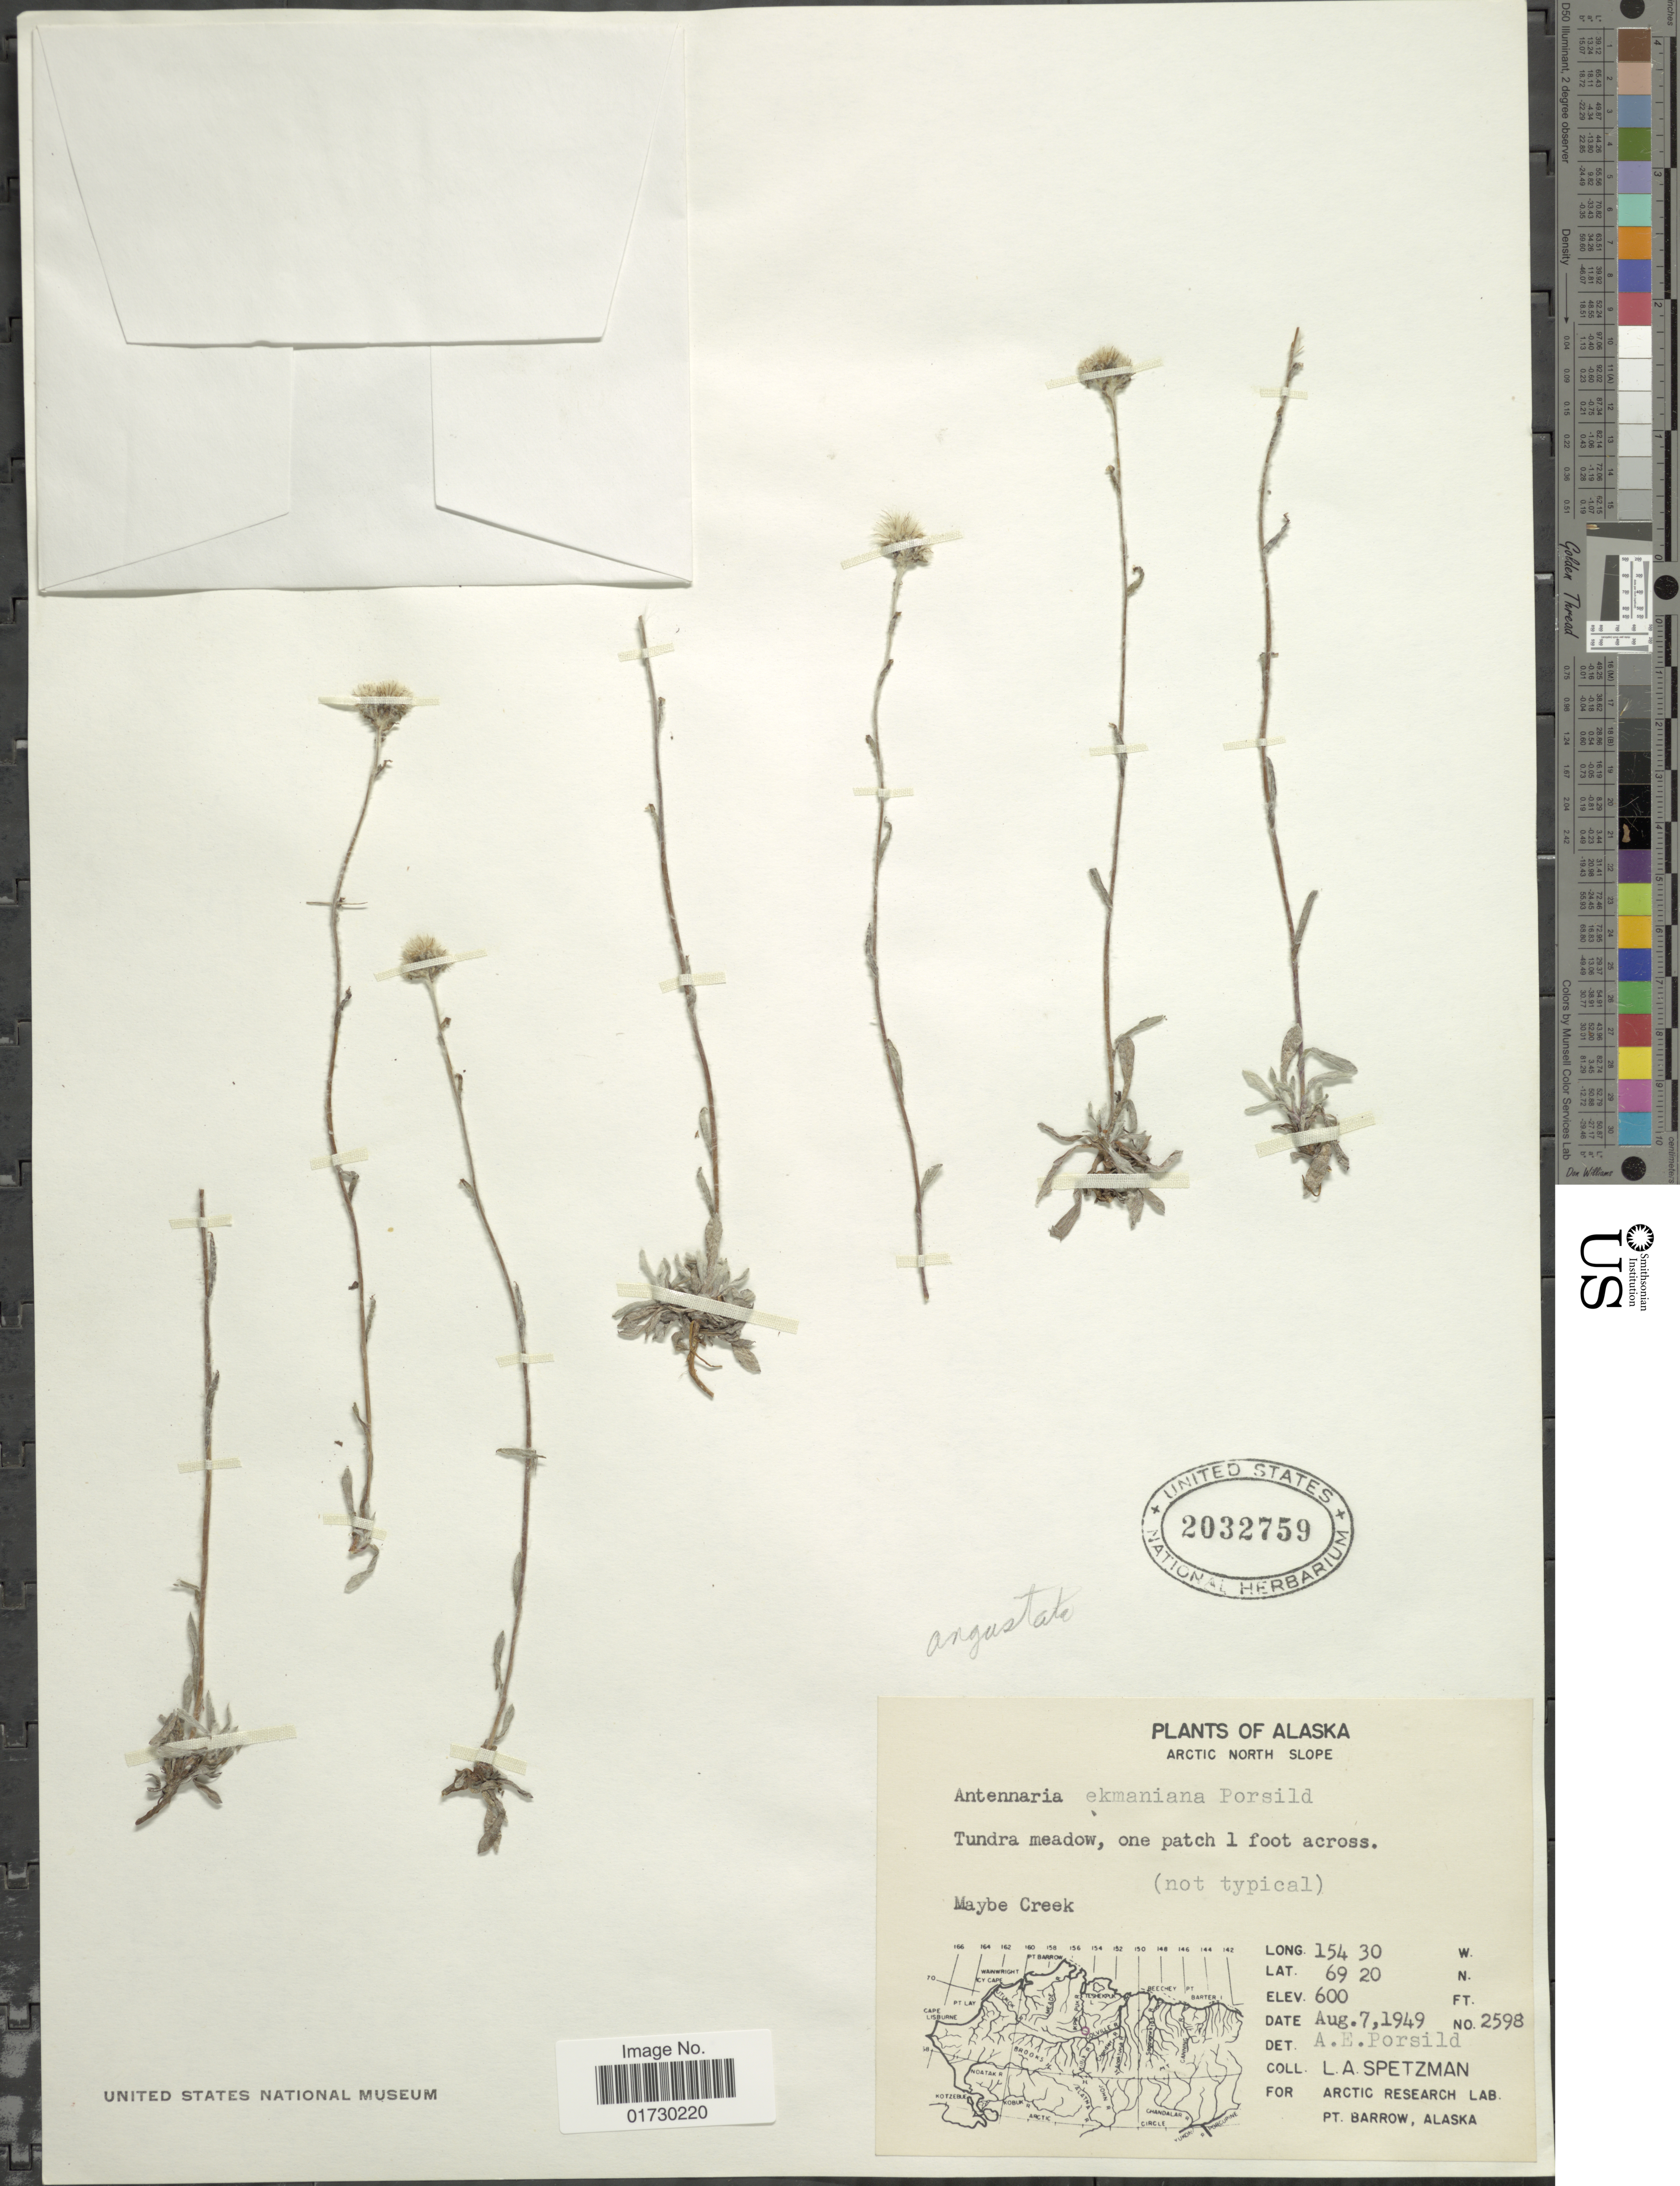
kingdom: Plantae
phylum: Tracheophyta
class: Magnoliopsida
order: Asterales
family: Asteraceae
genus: Antennaria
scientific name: Antennaria angustata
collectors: L. Spetzman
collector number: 2598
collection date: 1949-08-07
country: United States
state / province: Alaska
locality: Arctic North Slope, Tundra meadow, one patch 1 foot acroos, Maybe Creek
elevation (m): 183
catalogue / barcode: US 2032759